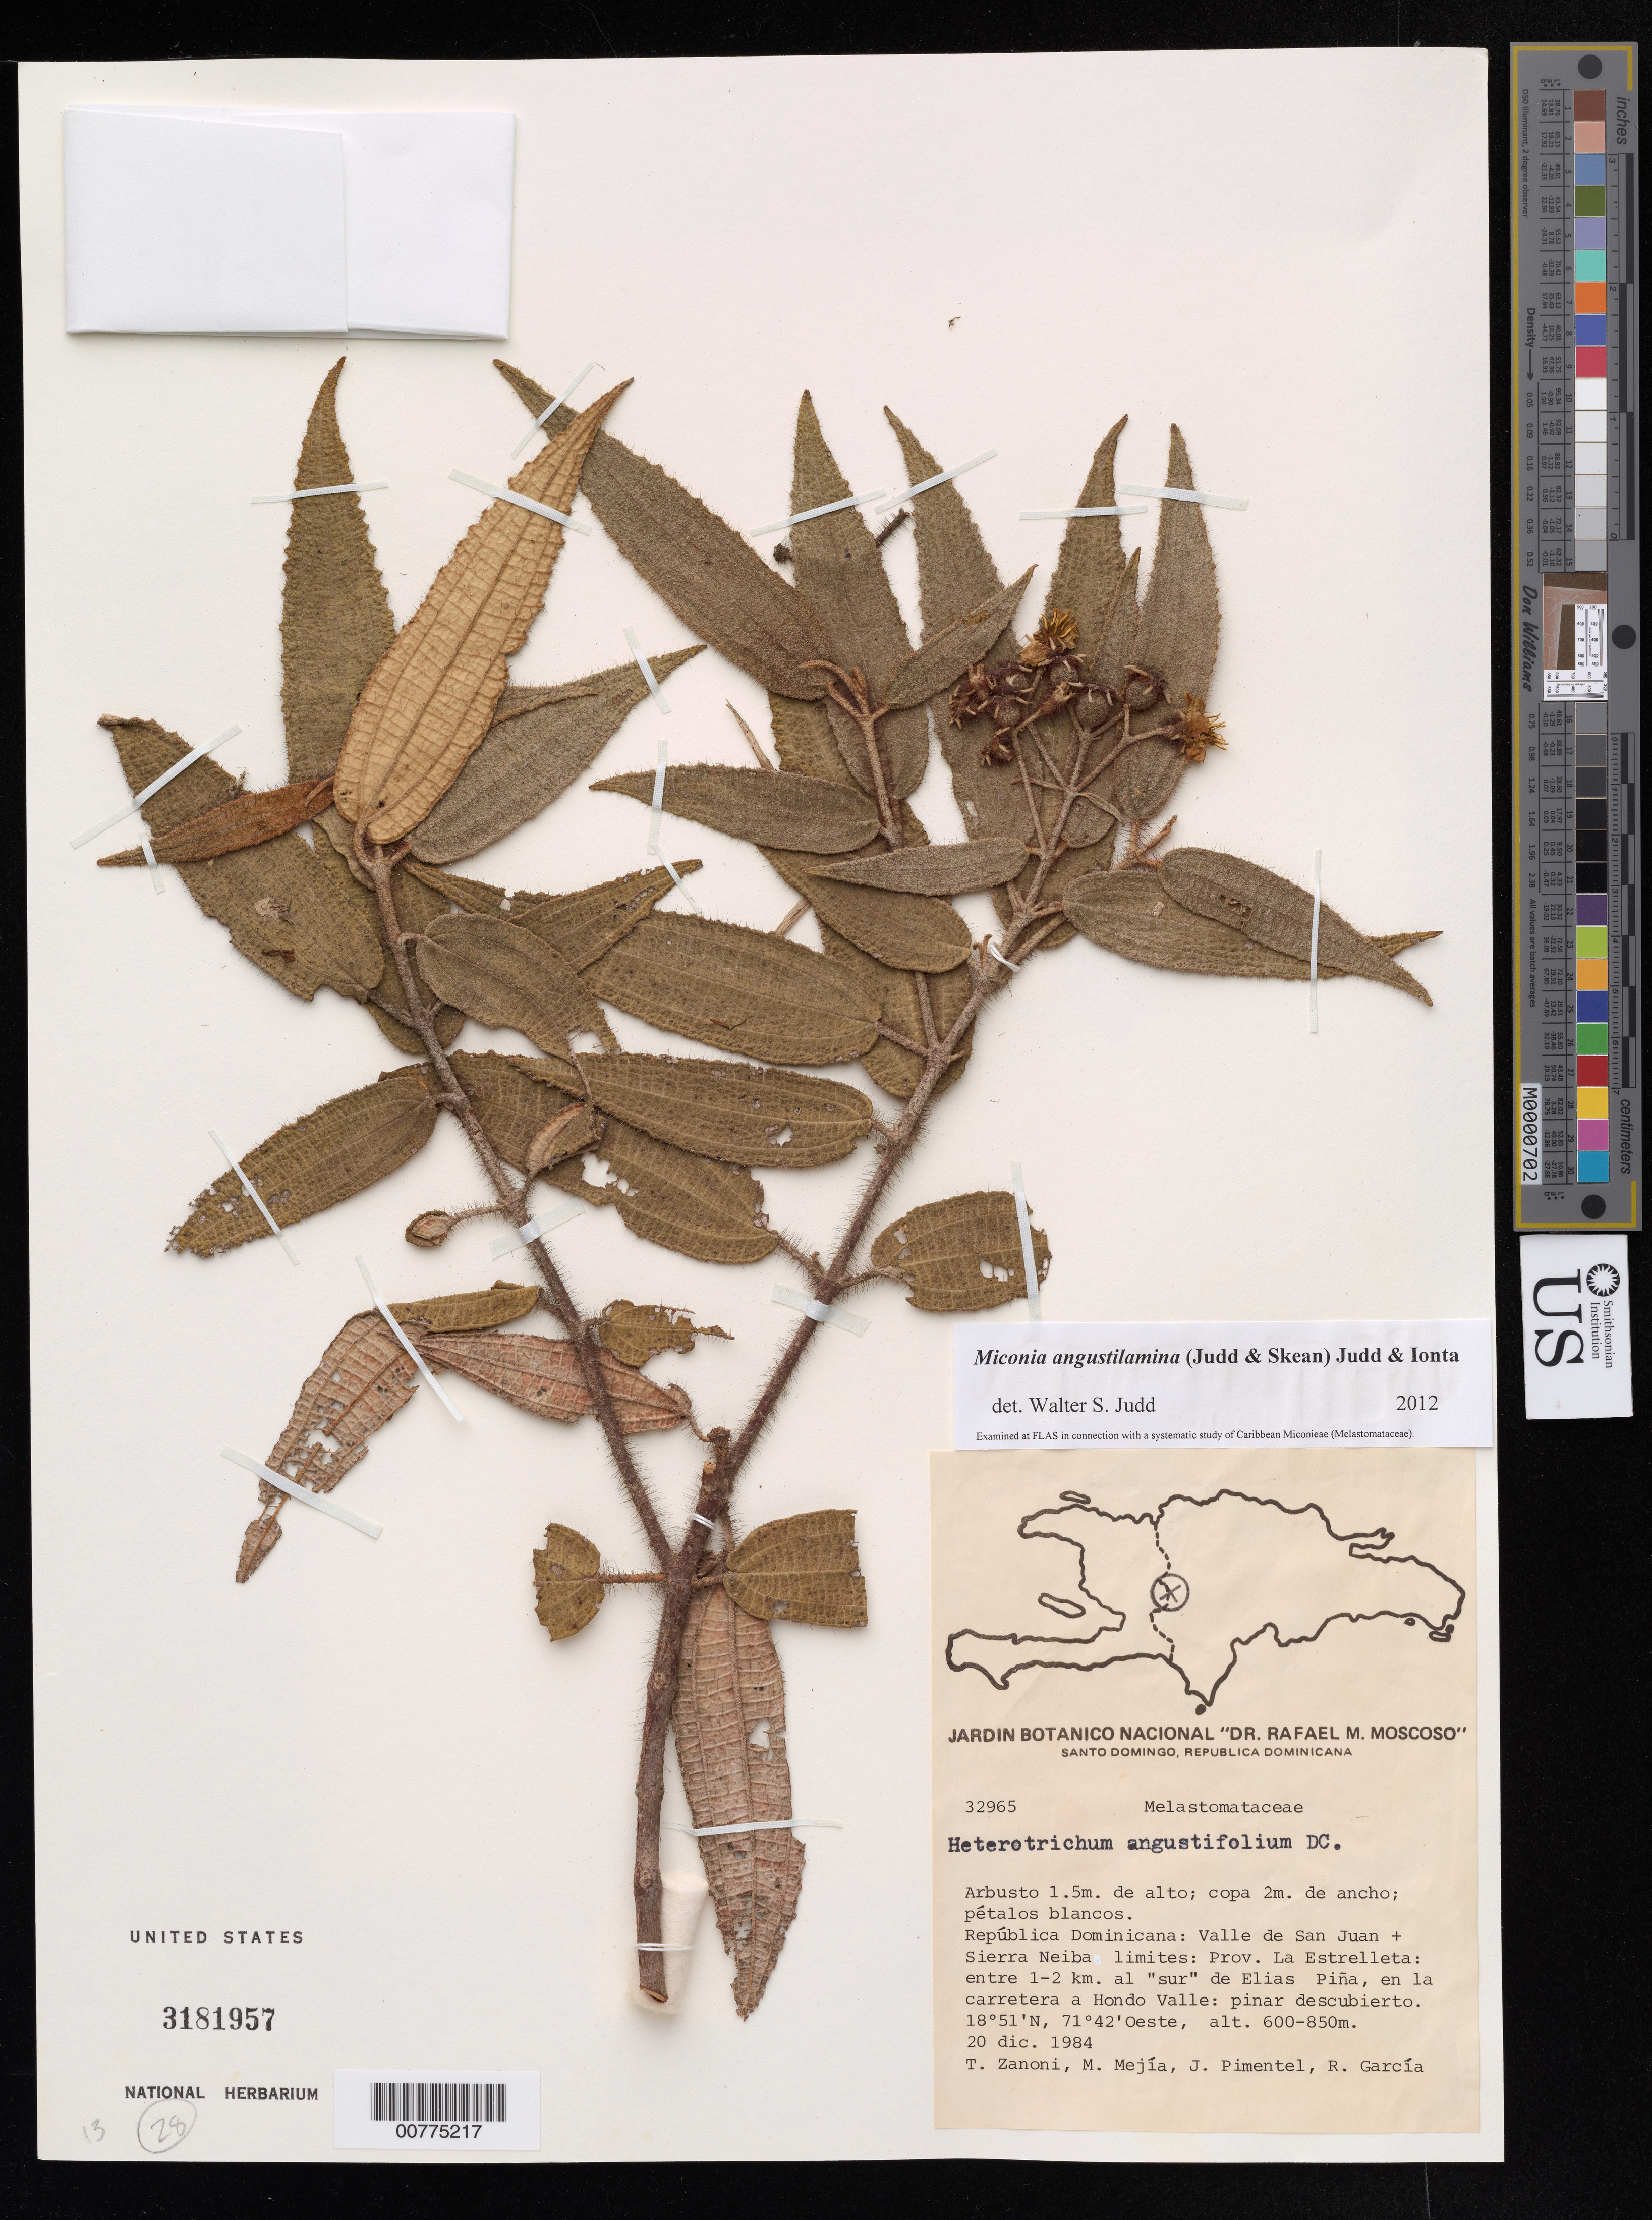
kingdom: Plantae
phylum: Tracheophyta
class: Magnoliopsida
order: Myrtales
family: Melastomataceae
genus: Miconia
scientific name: Miconia angustilamina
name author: (Judd & Skean) Judd & Ionta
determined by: Judd, Walter S.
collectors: T. A. Zanoni, M. Mejia, J. Pimentel & R. G. García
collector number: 32965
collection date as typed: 20 Dec 1984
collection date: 1984-12-20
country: Dominican Republic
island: Hispaniola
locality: La Estrellata Province?, Limits between Valle de San Juan and Sierra Neiba, 1-2 km south of Elias Piña, in road to Hondo Valle.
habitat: Uncovered pine land.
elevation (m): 600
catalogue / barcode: US 3181957